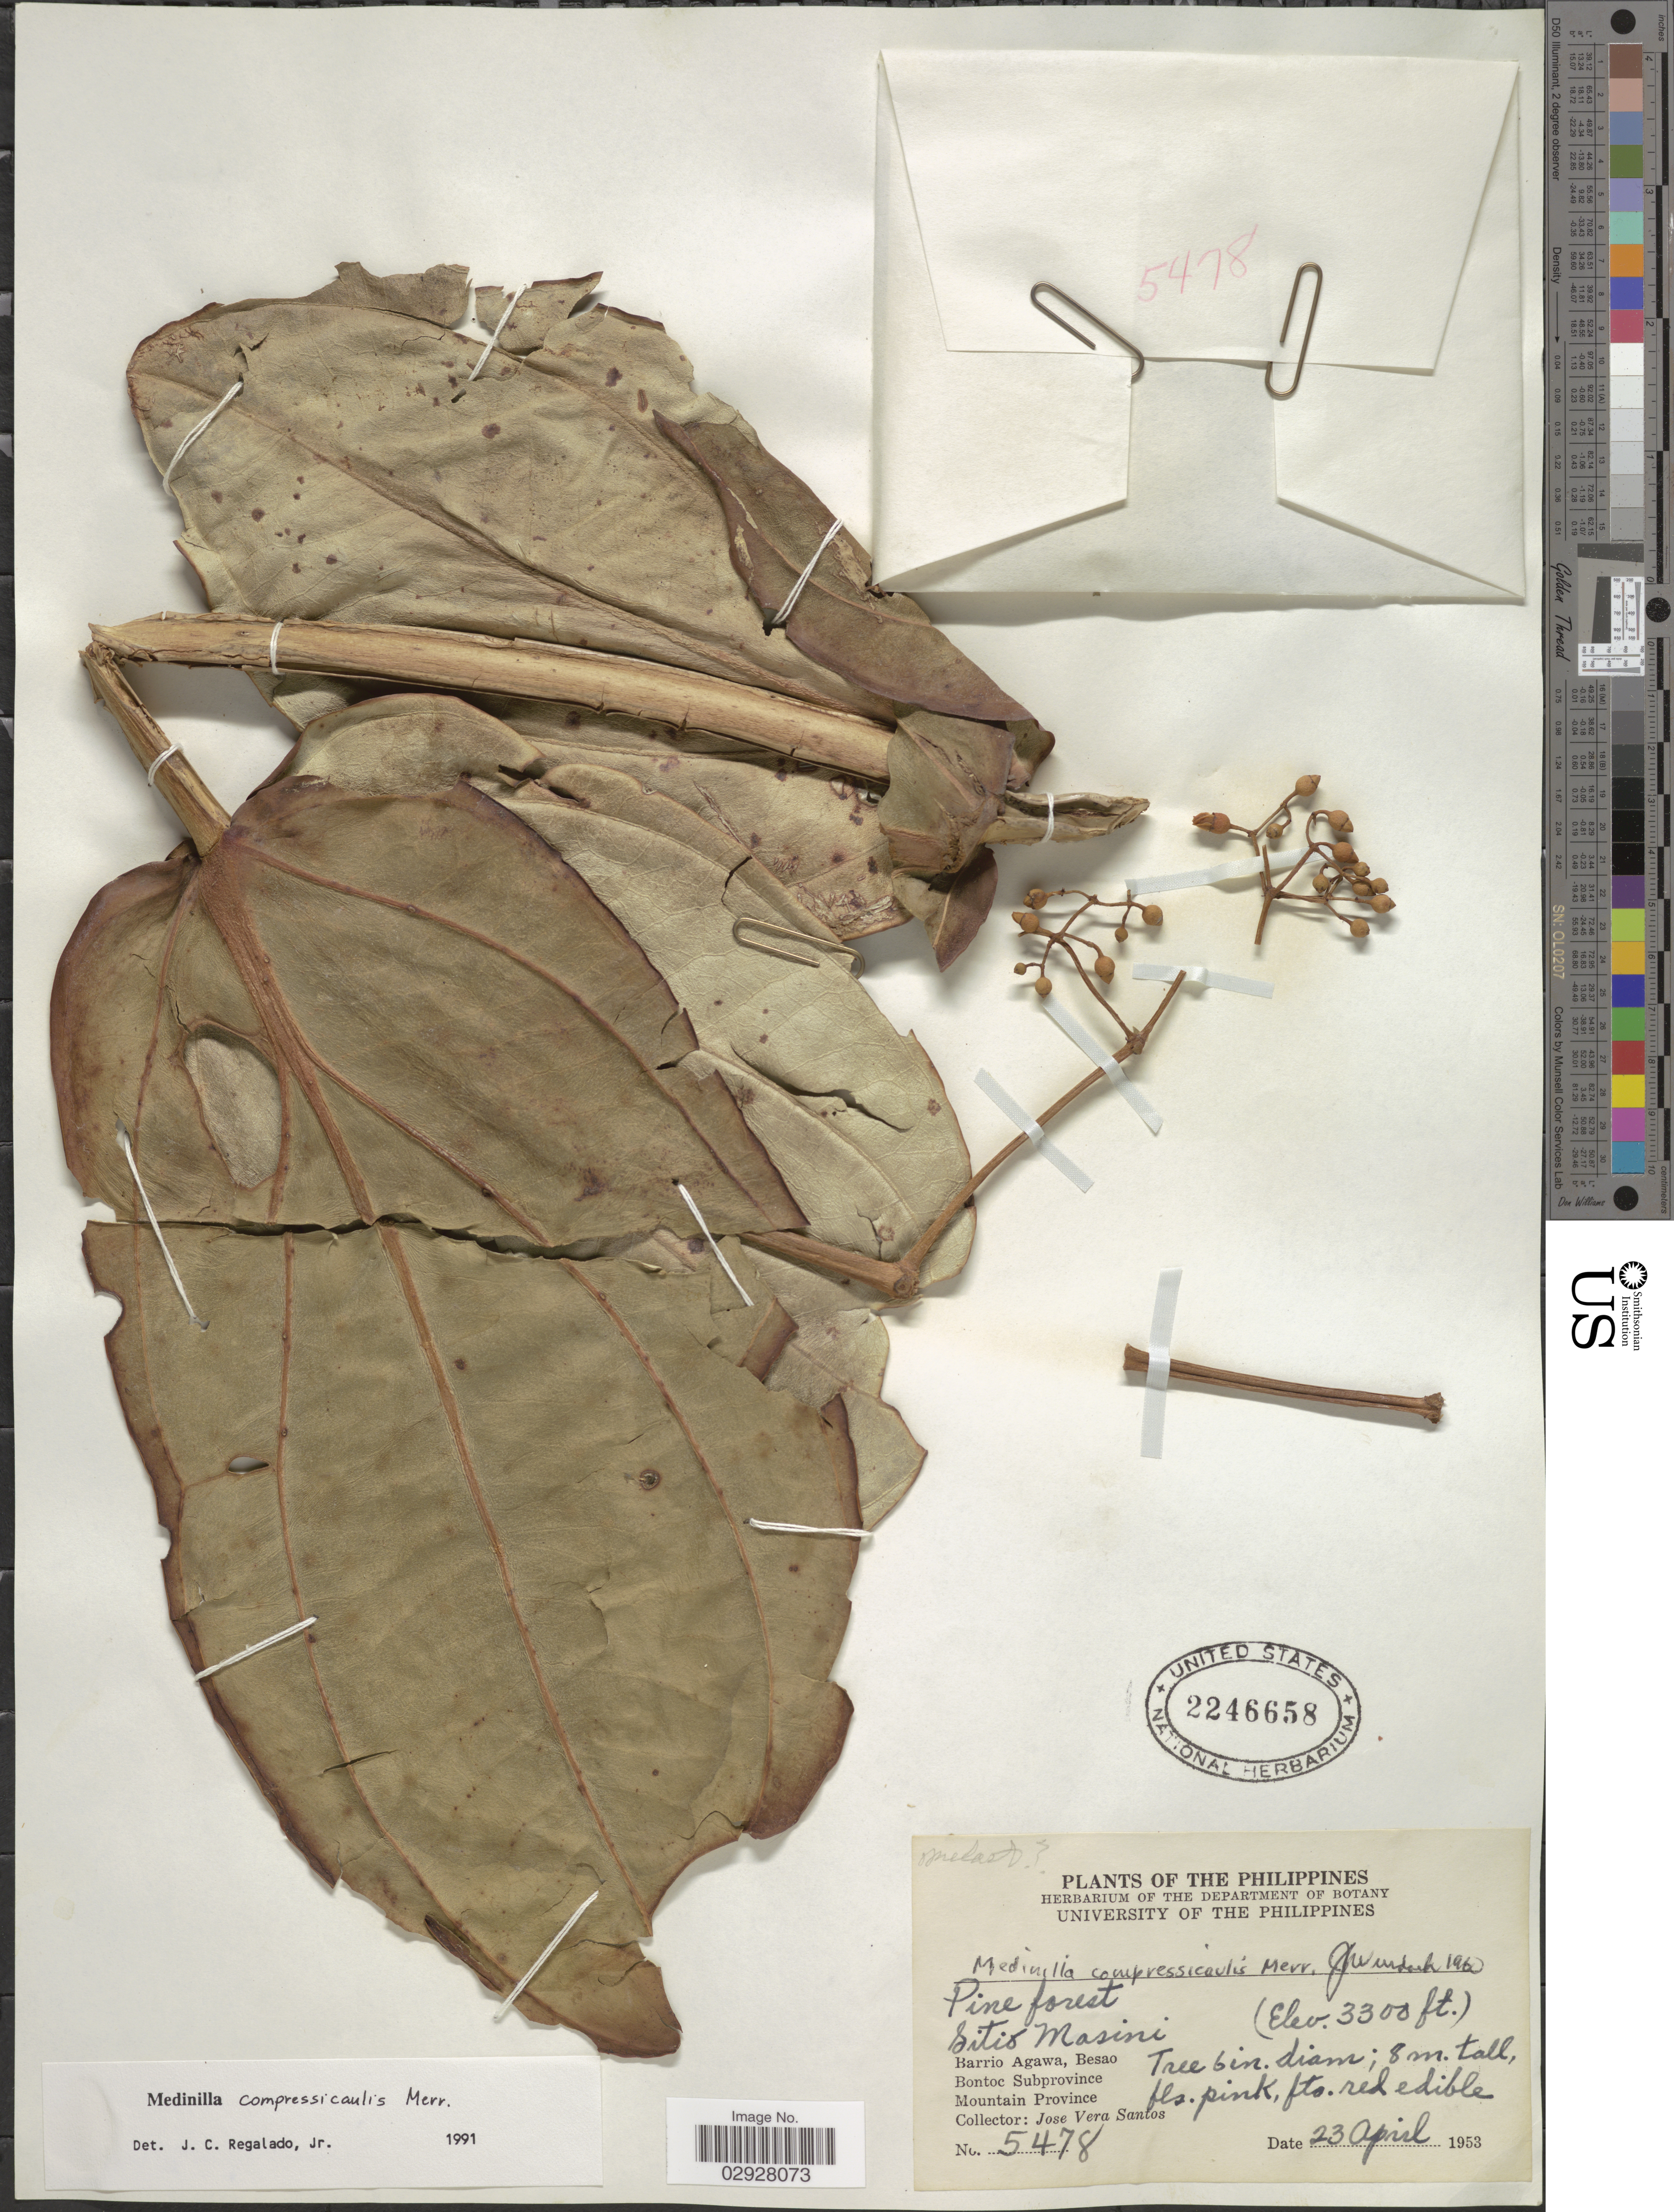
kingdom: Plantae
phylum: Tracheophyta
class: Magnoliopsida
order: Myrtales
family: Melastomataceae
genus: Medinilla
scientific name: Medinilla compressicaulis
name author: Merr.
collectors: J. Santos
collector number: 5478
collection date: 1953-04-23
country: Philippines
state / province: Cordillera (Administrative Region)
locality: Pine forest, Sitio Masini, Barrio Agawa, Besao, Bontoc Subprovince, Mountain Province.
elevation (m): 1006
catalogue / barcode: US 2246658